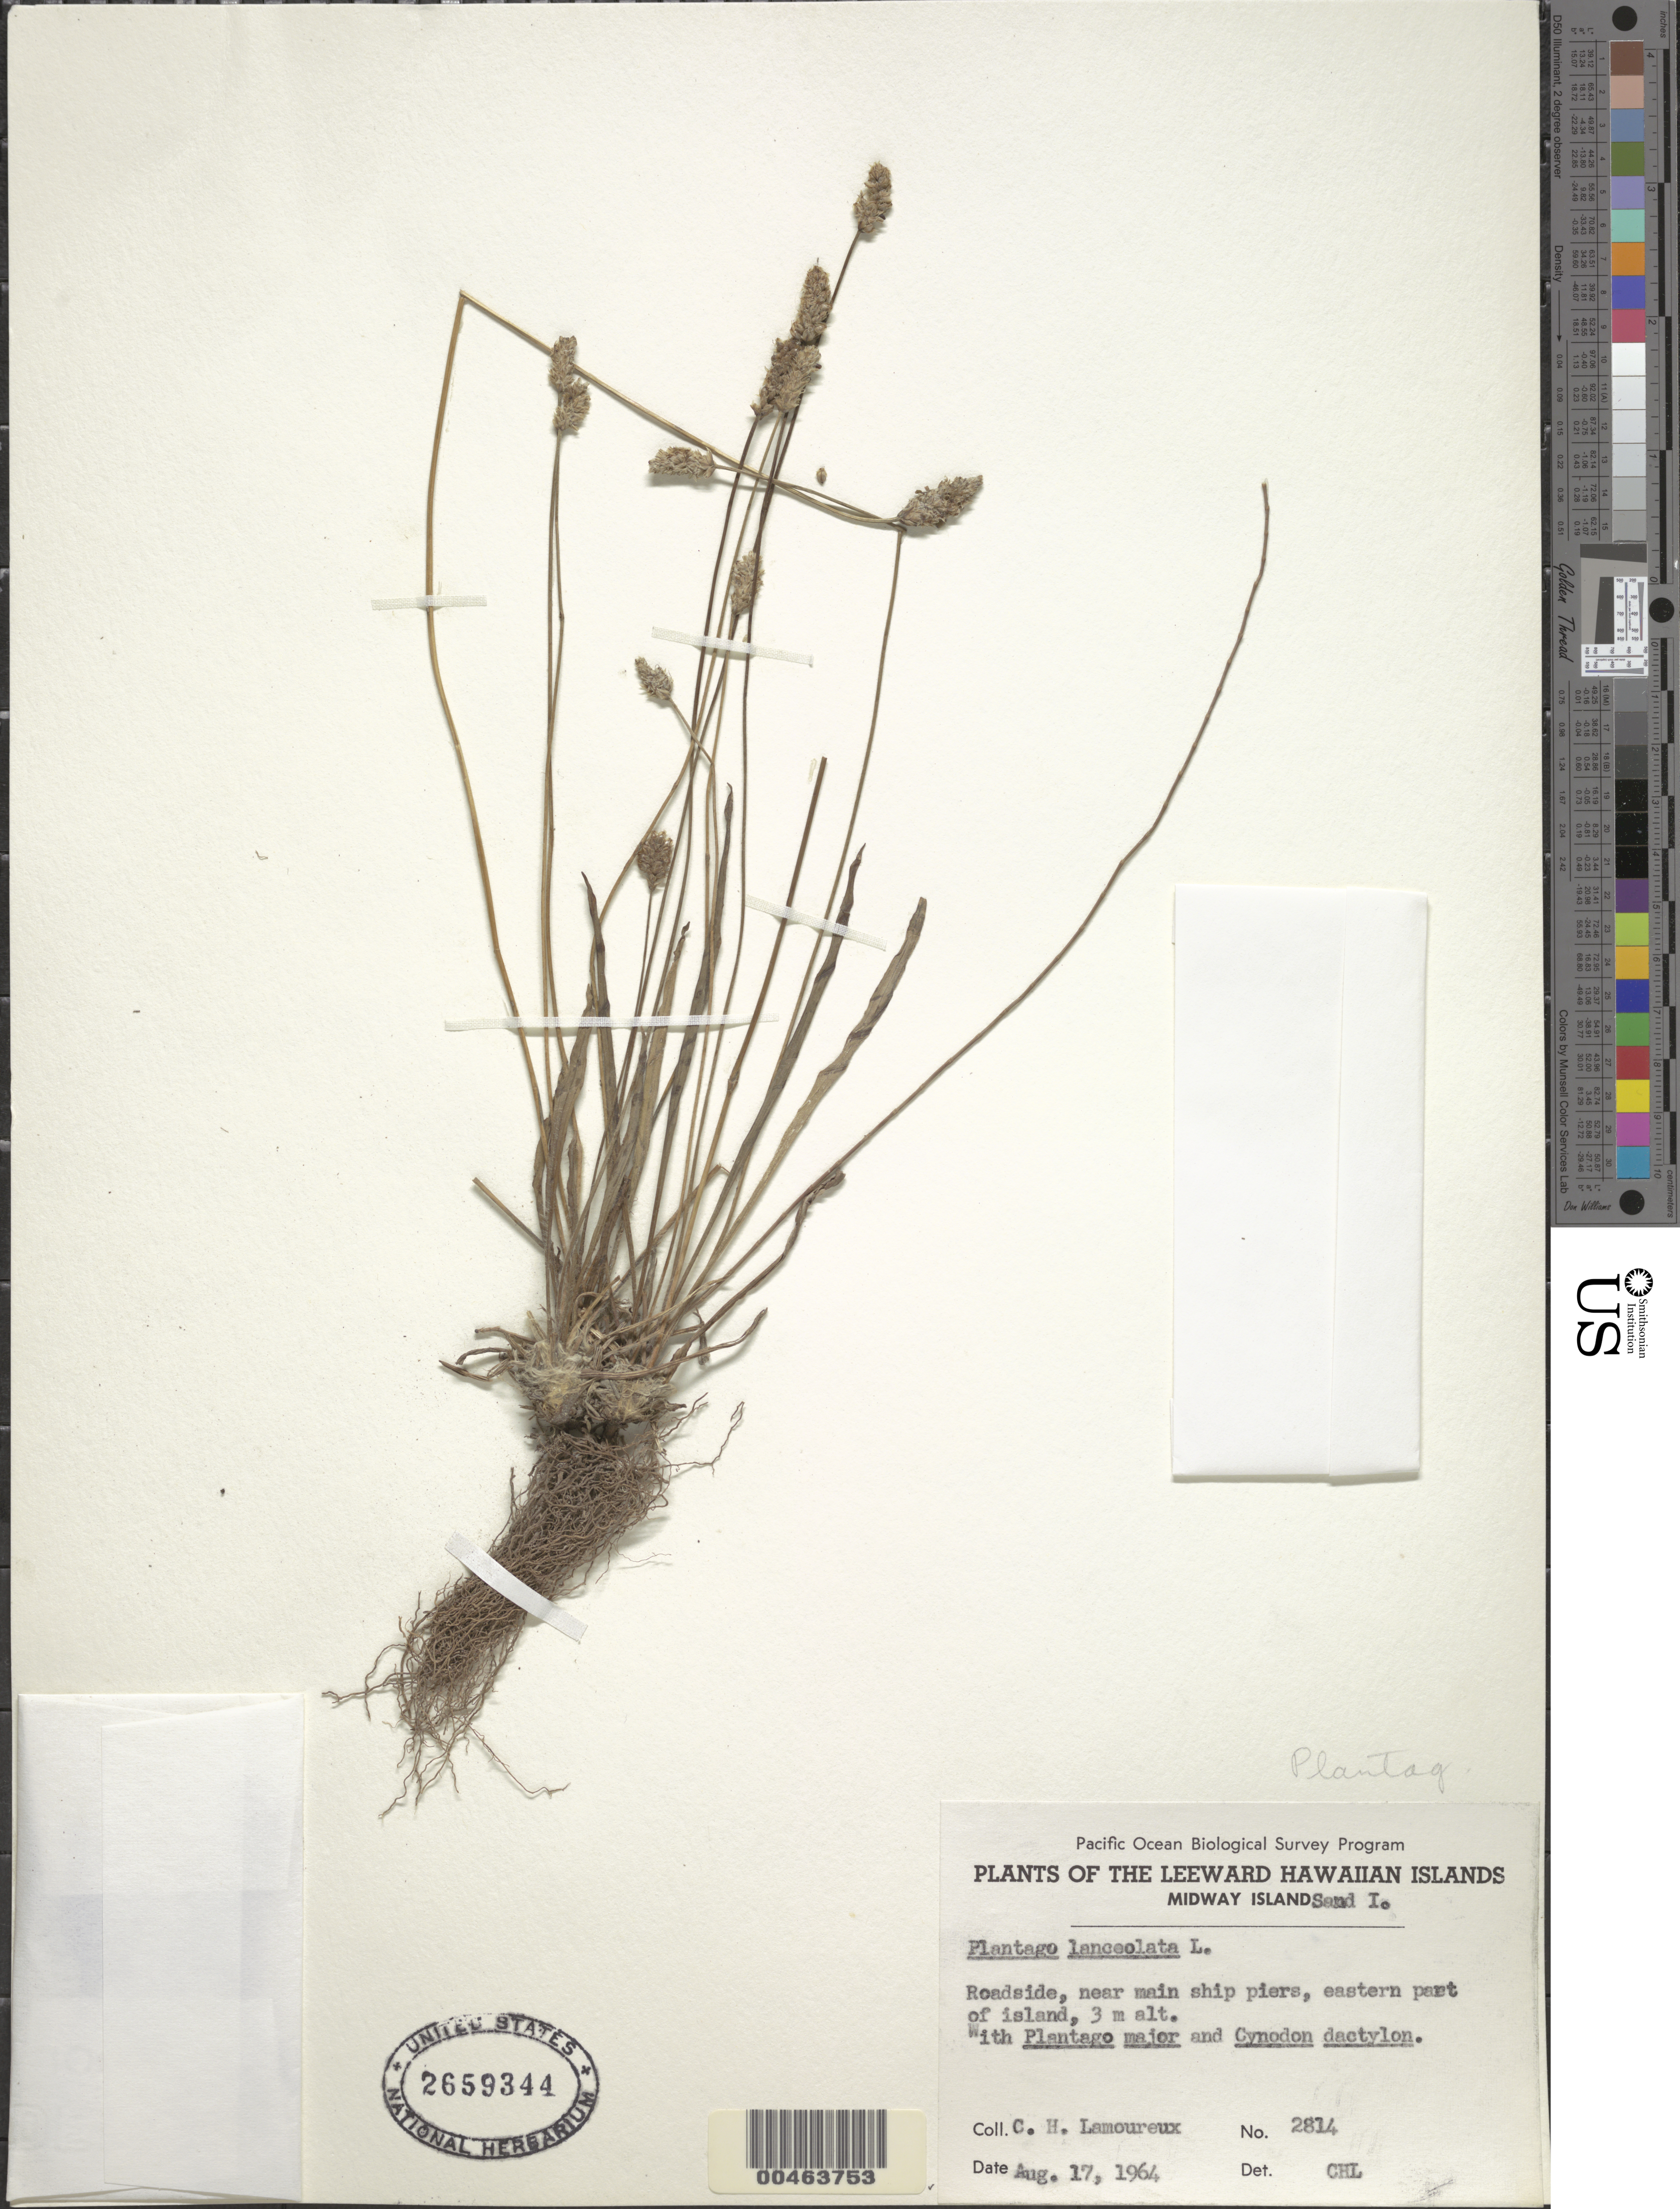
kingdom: Plantae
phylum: Tracheophyta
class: Magnoliopsida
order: Lamiales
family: Plantaginaceae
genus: Plantago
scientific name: Plantago lanceolata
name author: L.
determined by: Lamoureux, C. H.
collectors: C. H. Lamoureux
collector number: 2814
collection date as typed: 17 Aug 1964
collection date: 1964-08-17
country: U.S. Administered Pacific Islands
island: Midway Atoll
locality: Sand Islet - near main ship piers, eastern part of island.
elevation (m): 3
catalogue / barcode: US 2659344